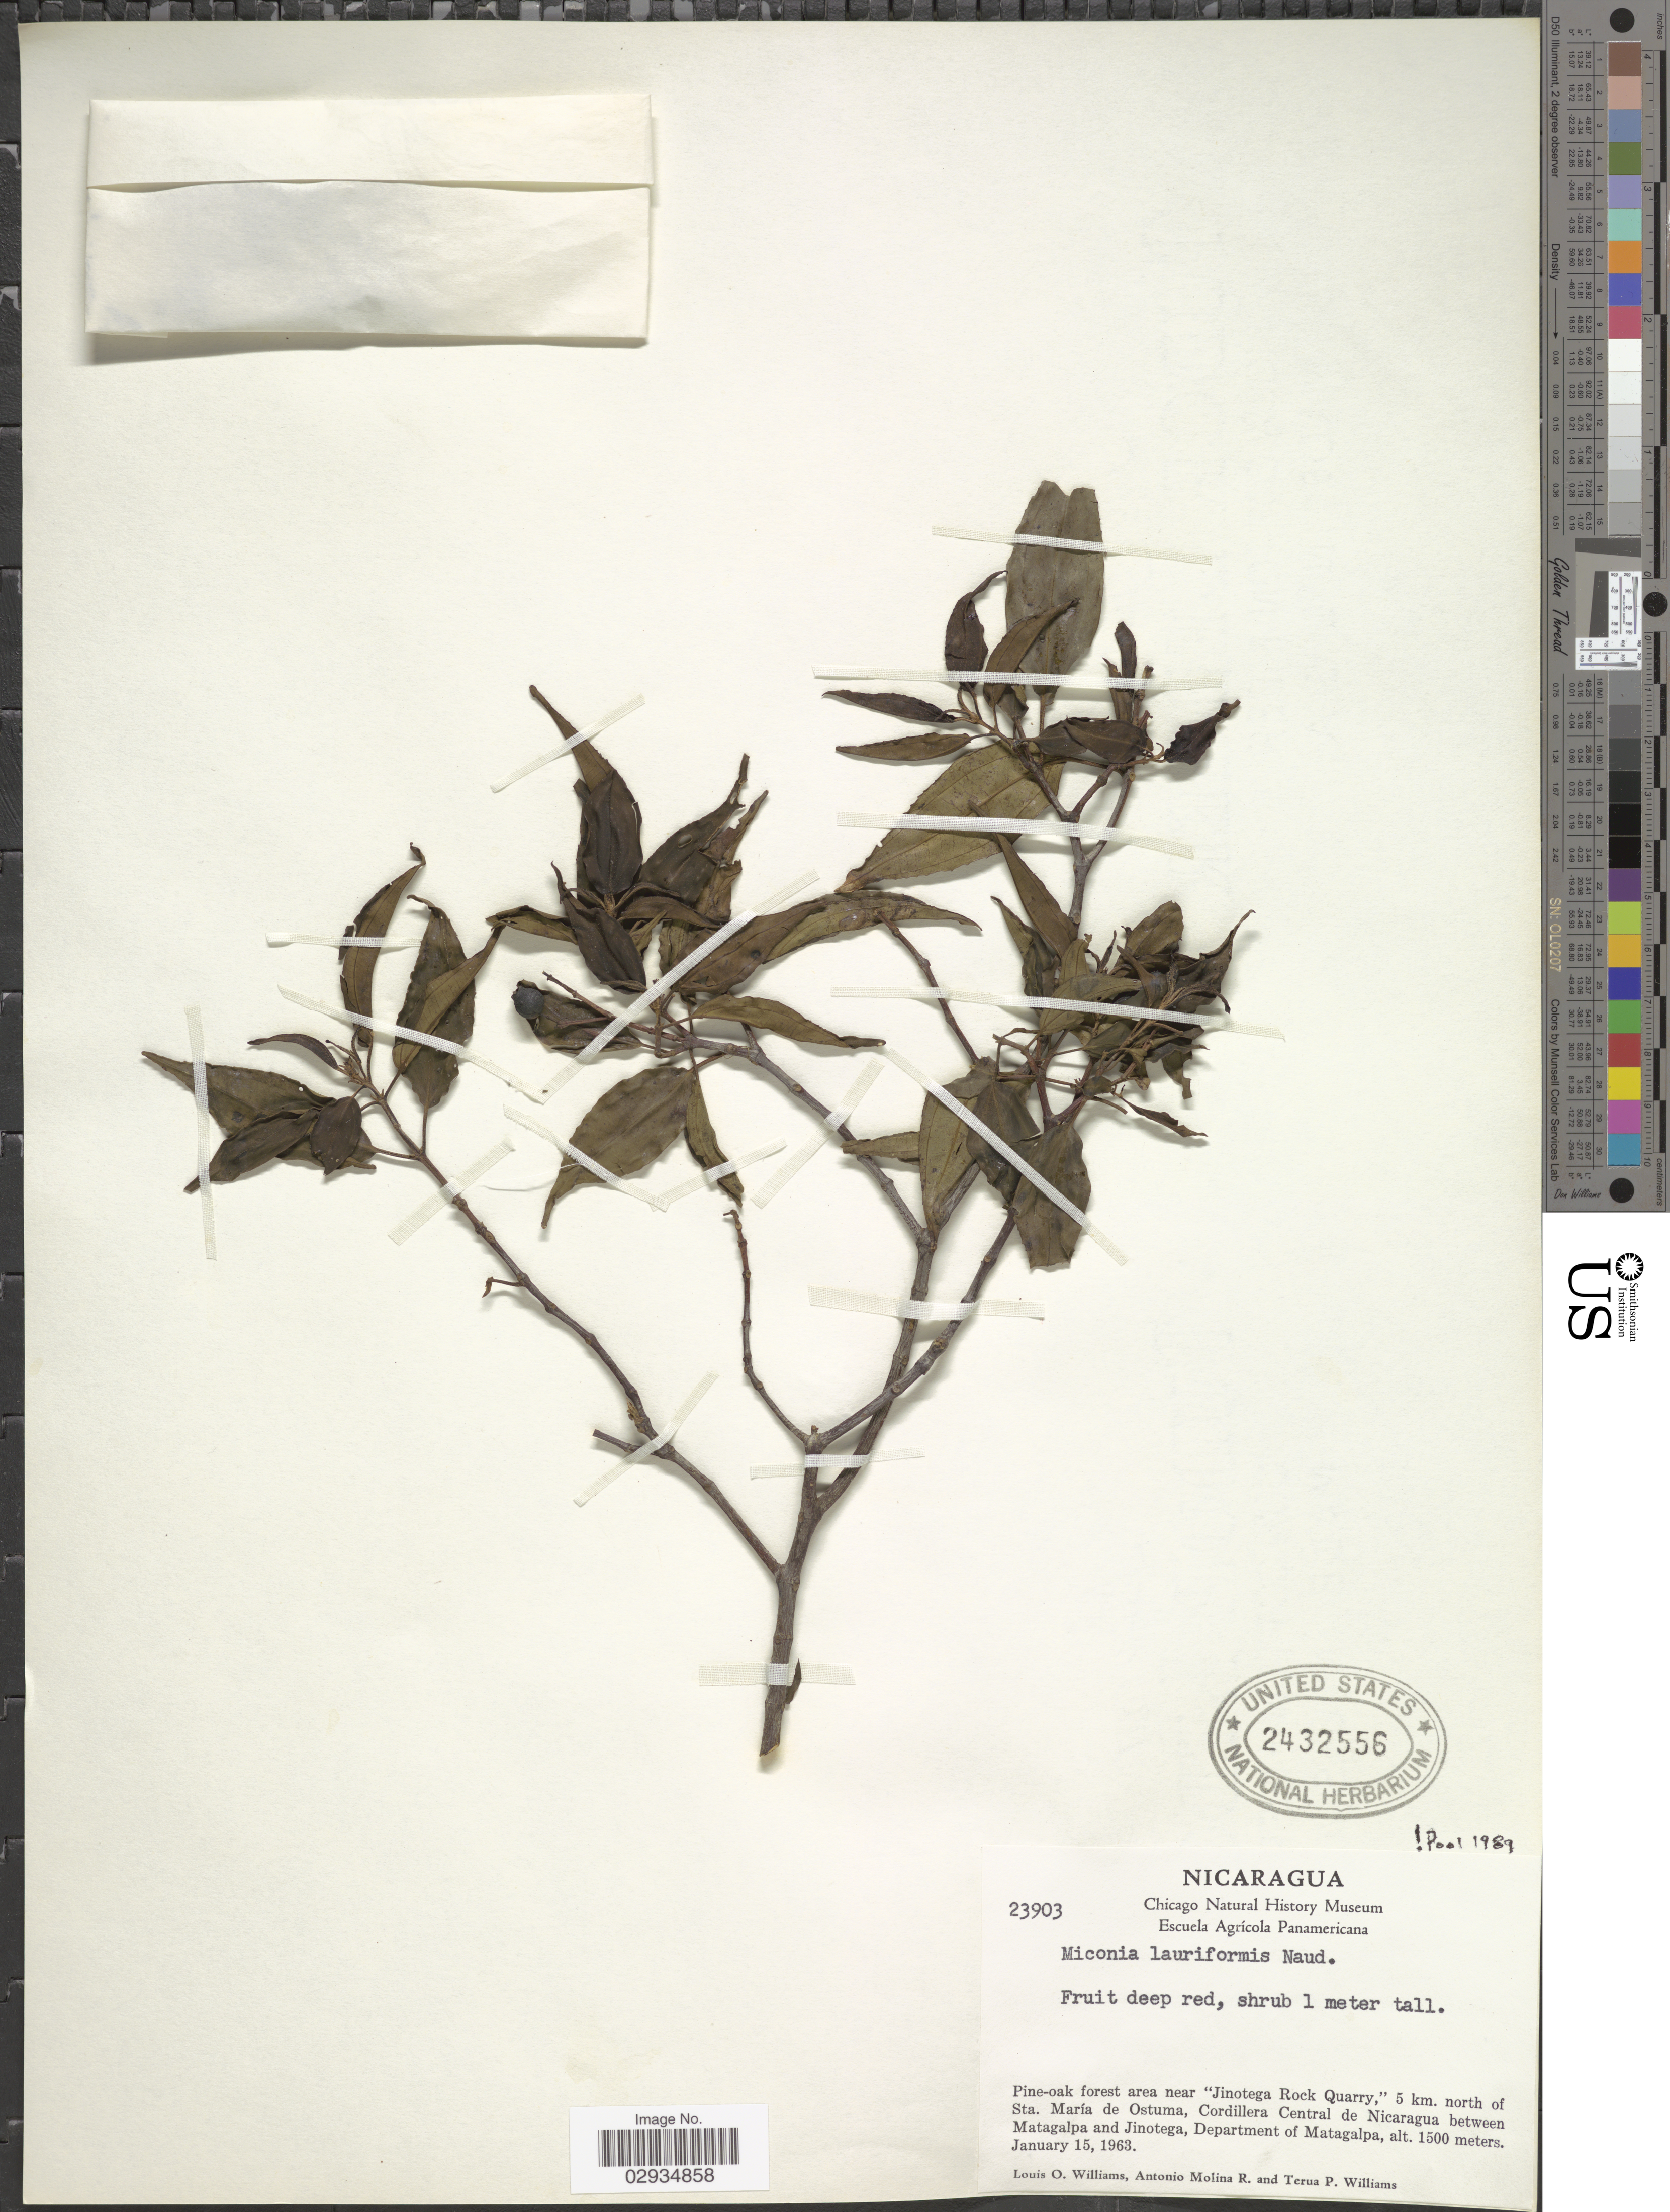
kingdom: Plantae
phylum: Tracheophyta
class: Magnoliopsida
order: Myrtales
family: Melastomataceae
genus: Miconia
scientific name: Miconia lauriformis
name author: Naudin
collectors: L. O. Williams, A. Molina R. & T. Williams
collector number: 23903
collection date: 1963-01-15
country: Nicaragua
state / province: Matagalpa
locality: Pine-oak forest area near "Jinotega Rock Quarry," 5 km. north of Sta. María de Ostuma, Cordillera Central de Nicaragua between Matagalpa and Jinotega, Department of Matagalpa.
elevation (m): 1500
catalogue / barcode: US 2432556